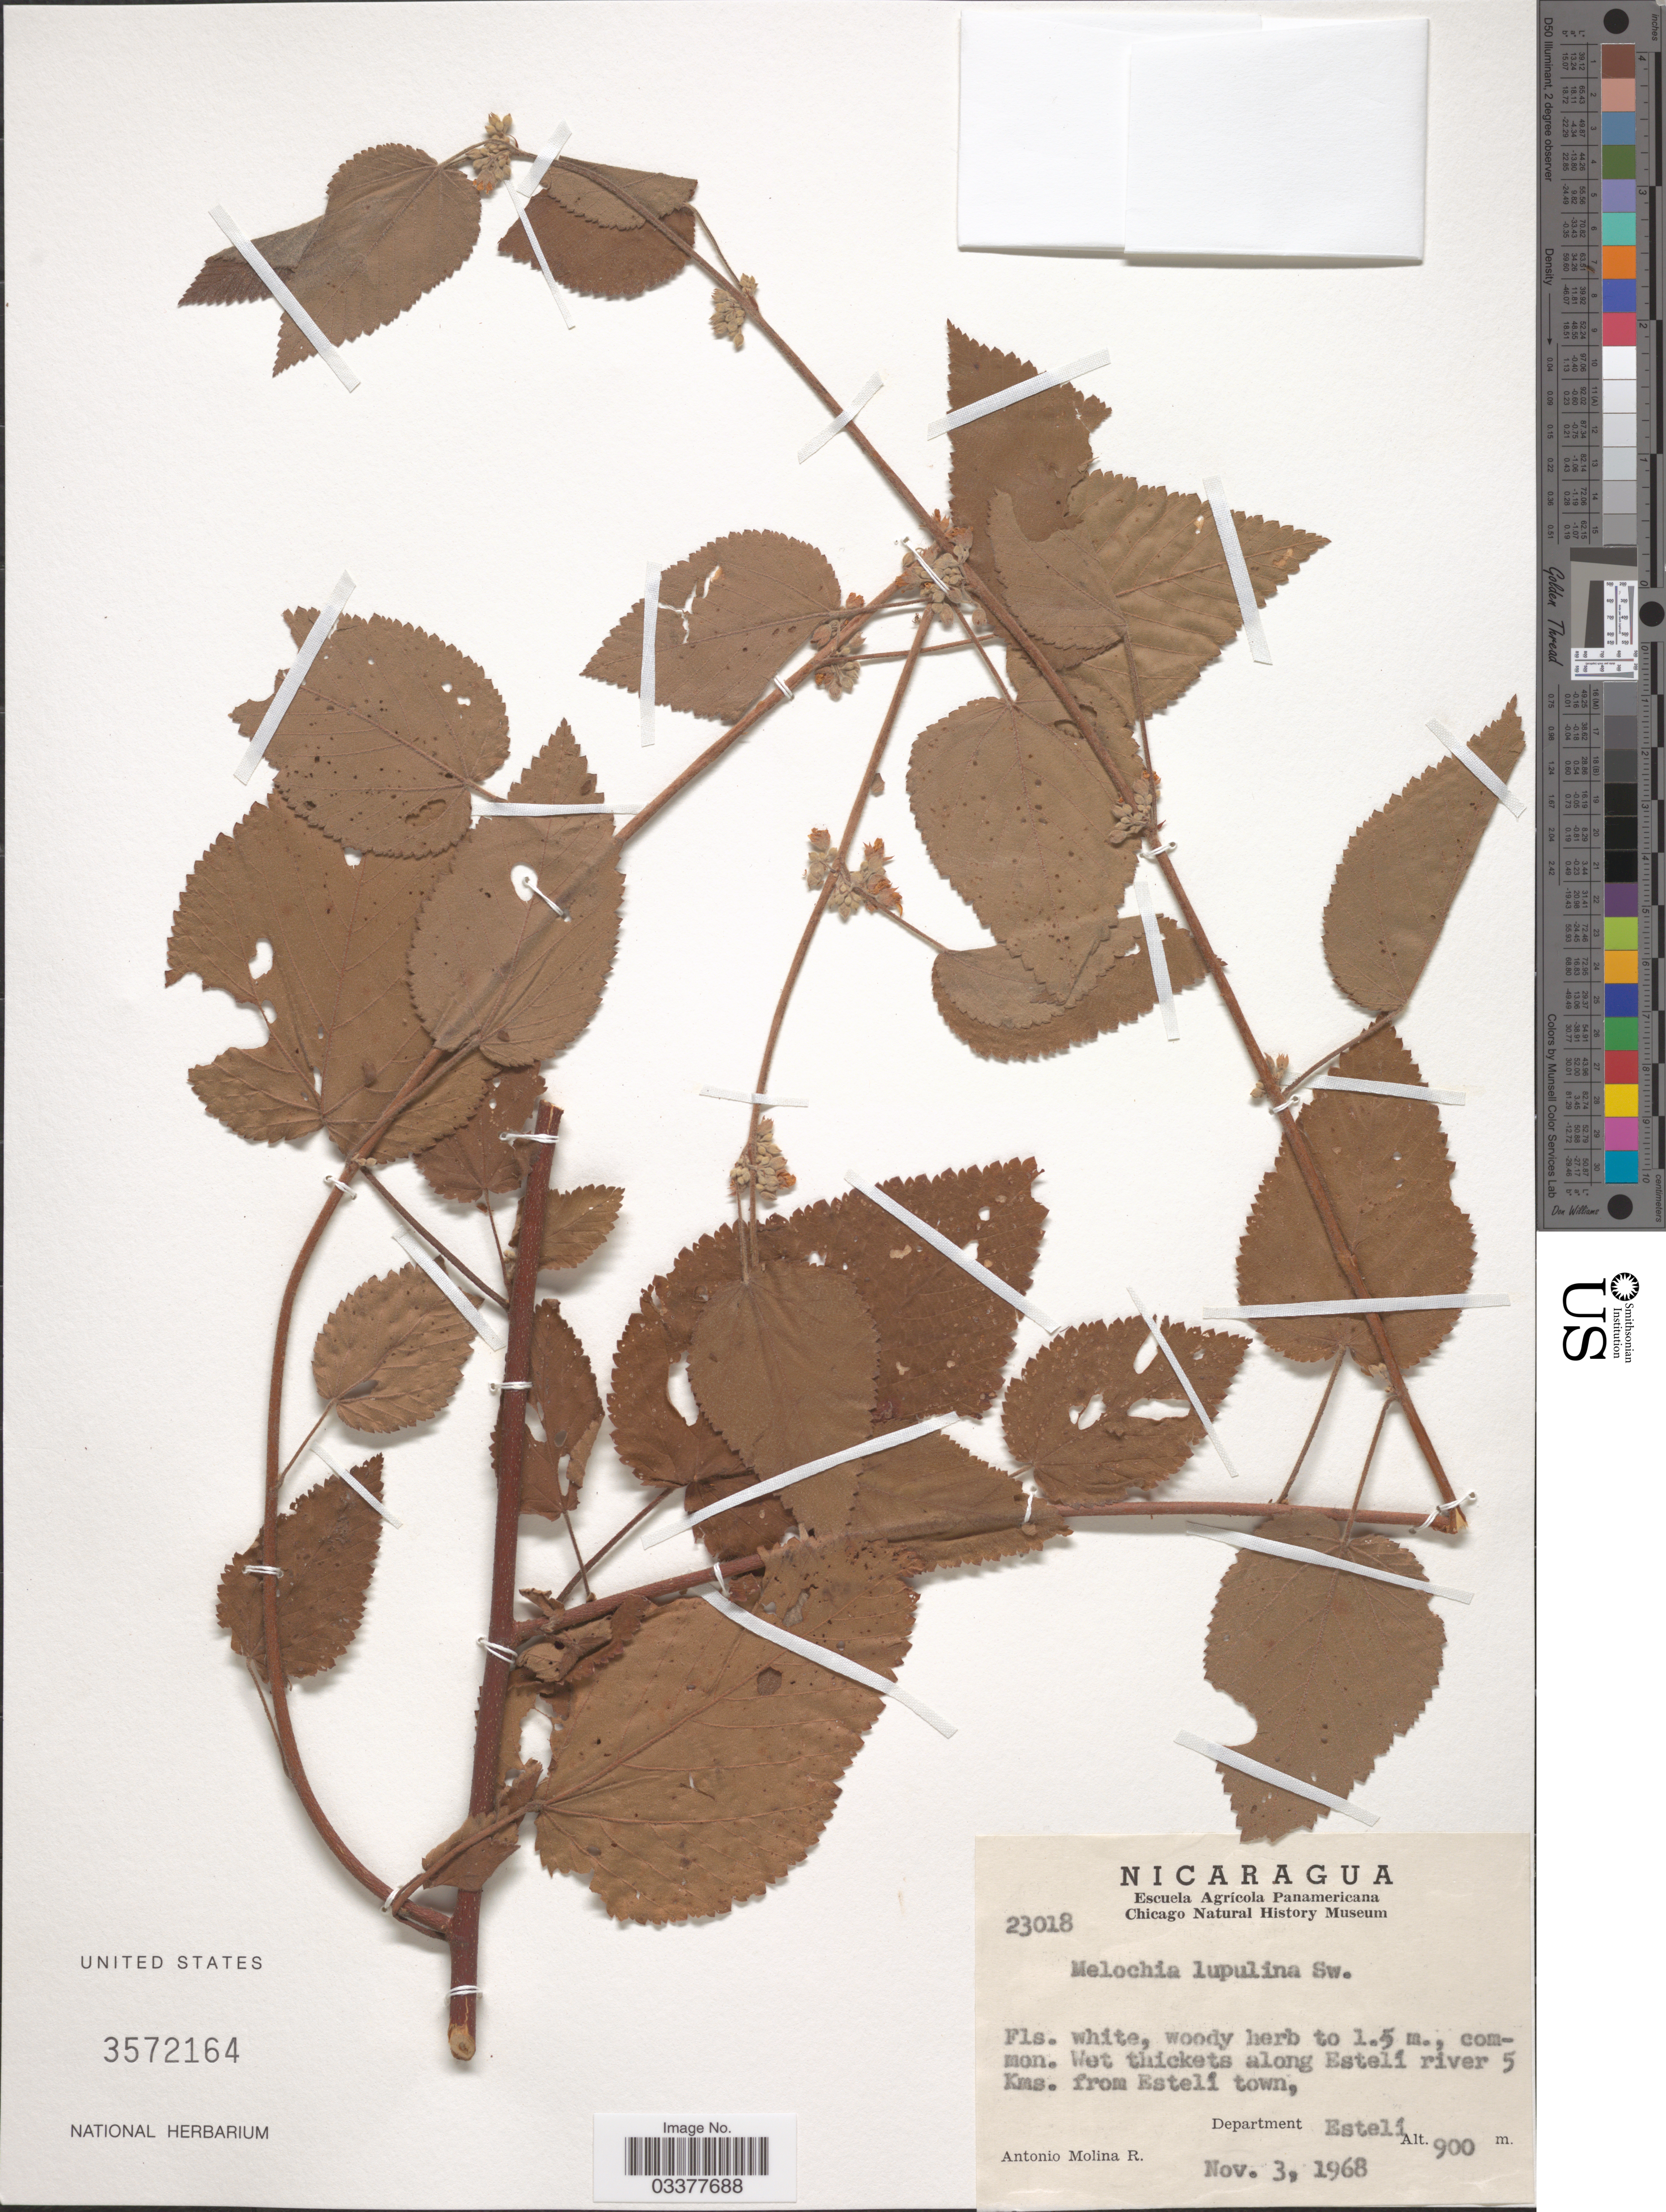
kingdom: Plantae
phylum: Tracheophyta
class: Magnoliopsida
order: Malvales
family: Malvaceae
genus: Melochia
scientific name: Melochia lupulina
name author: Sw.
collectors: A. Molina R.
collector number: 23018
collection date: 1968-11-03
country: Nicaragua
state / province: Esteli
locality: Along Estelí river 5 Kms. from Estelí town, Department Estelí.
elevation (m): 900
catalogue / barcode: US 3572164